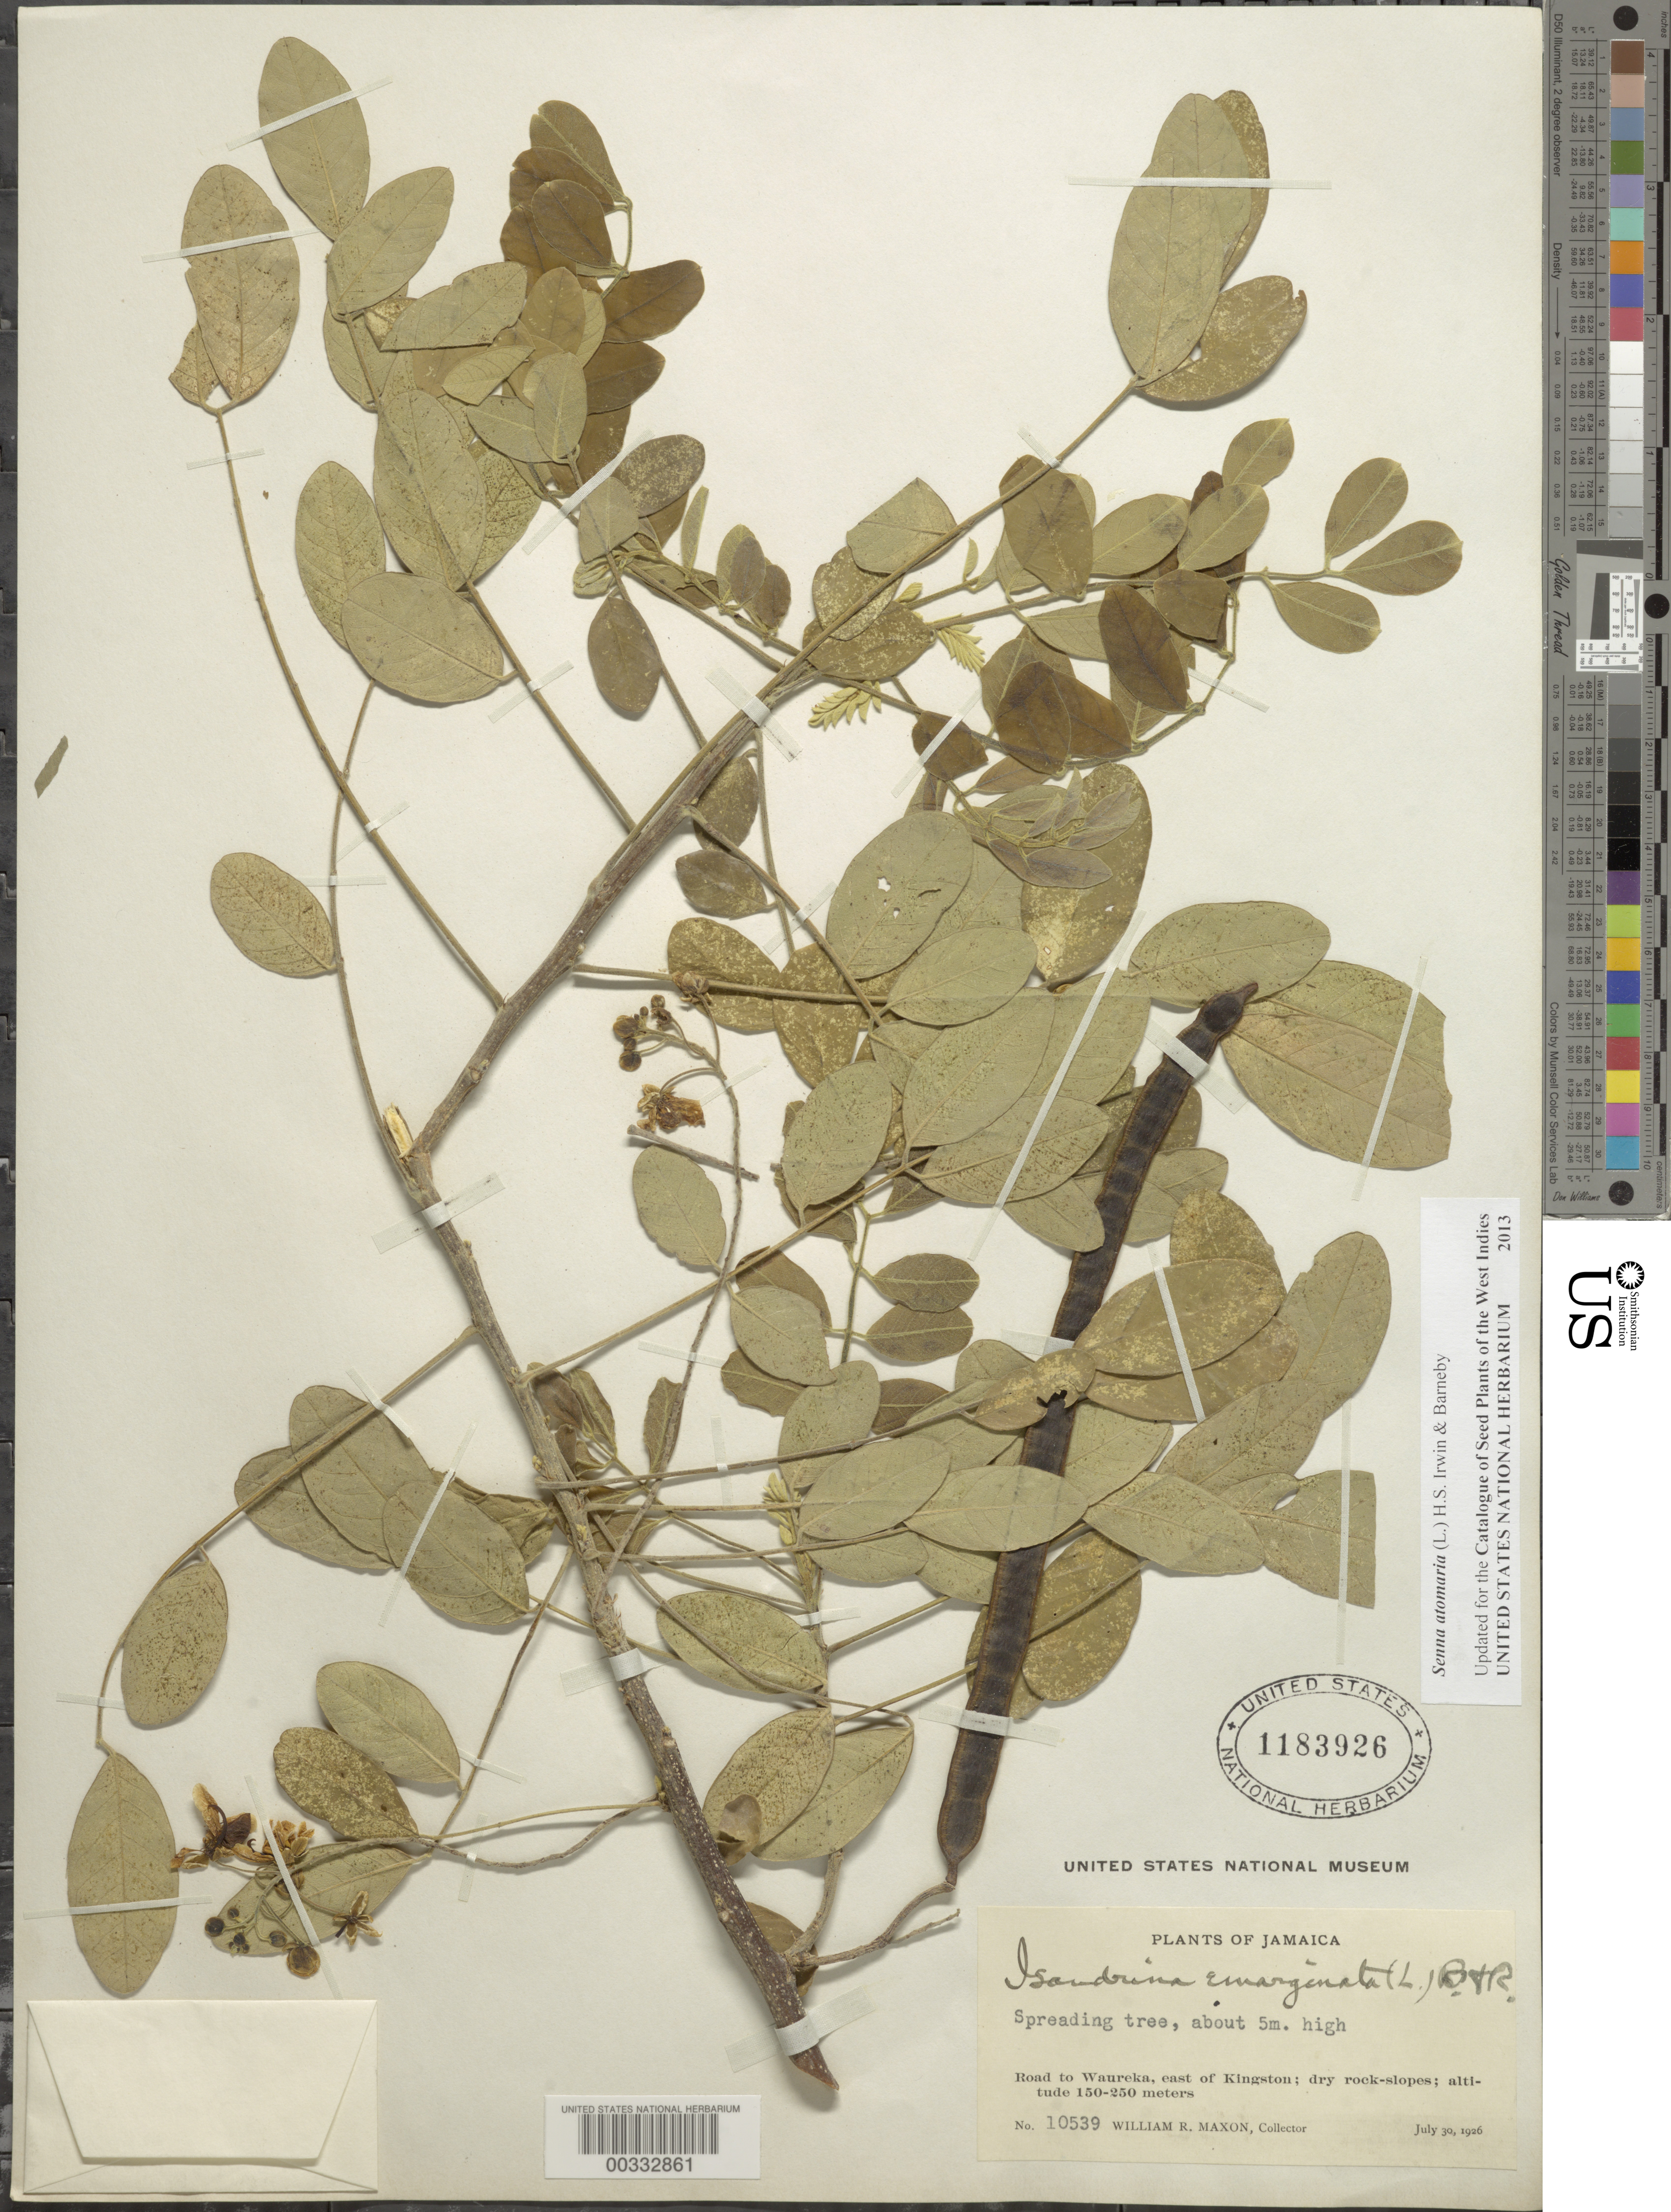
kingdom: Plantae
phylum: Tracheophyta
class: Magnoliopsida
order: Fabales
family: Fabaceae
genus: Senna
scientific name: Senna atomaria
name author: (L.) H.S. Irwin & Barneby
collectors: W. R. Maxon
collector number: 10539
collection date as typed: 30 Jul 1926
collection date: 1926-07-30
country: Jamaica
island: Greater Antilles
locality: Road to waureka, e of kingston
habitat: Dry rock slopes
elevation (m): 150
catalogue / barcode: US 1183926